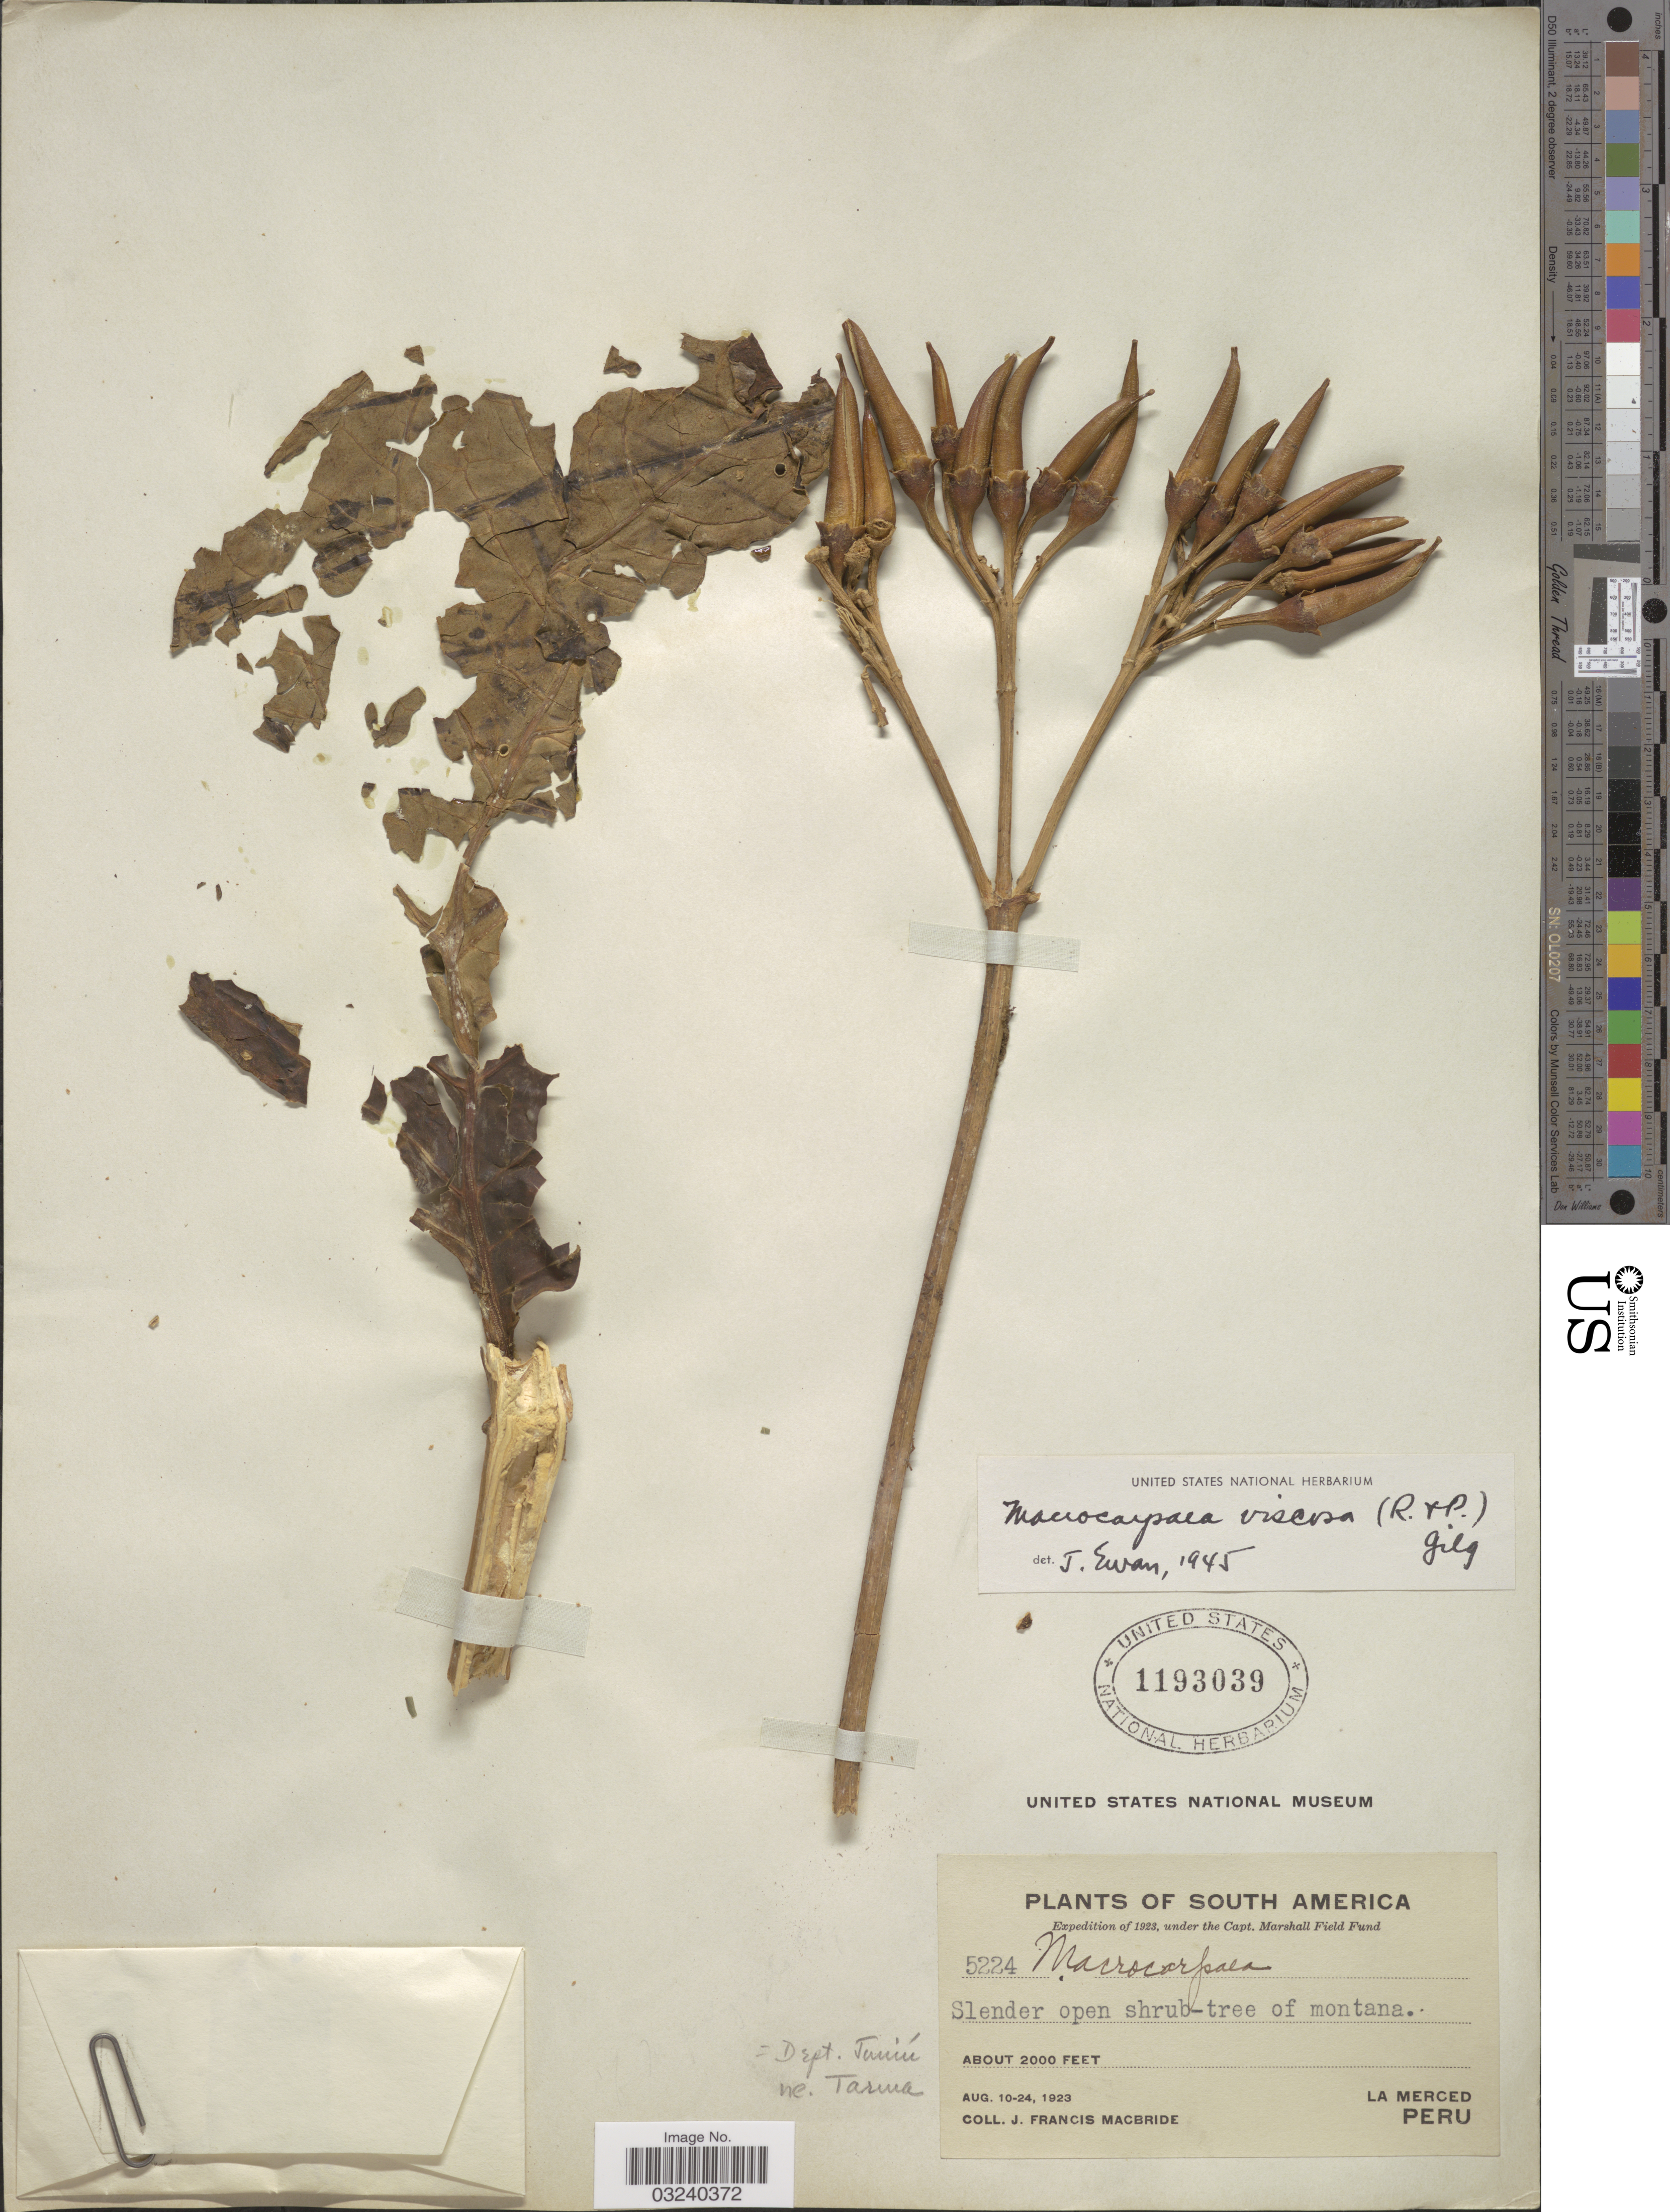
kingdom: Plantae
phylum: Tracheophyta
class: Magnoliopsida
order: Gentianales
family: Gentianaceae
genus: Macrocarpaea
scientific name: Macrocarpaea viscosa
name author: (Ruiz & Pav.) Gilg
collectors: J. F. Macbride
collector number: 5224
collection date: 1923-08-10/1923-08-24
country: Peru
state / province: Junín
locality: La Merced. Dept. Junín ne. Tarma.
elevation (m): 610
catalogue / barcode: US 1193039